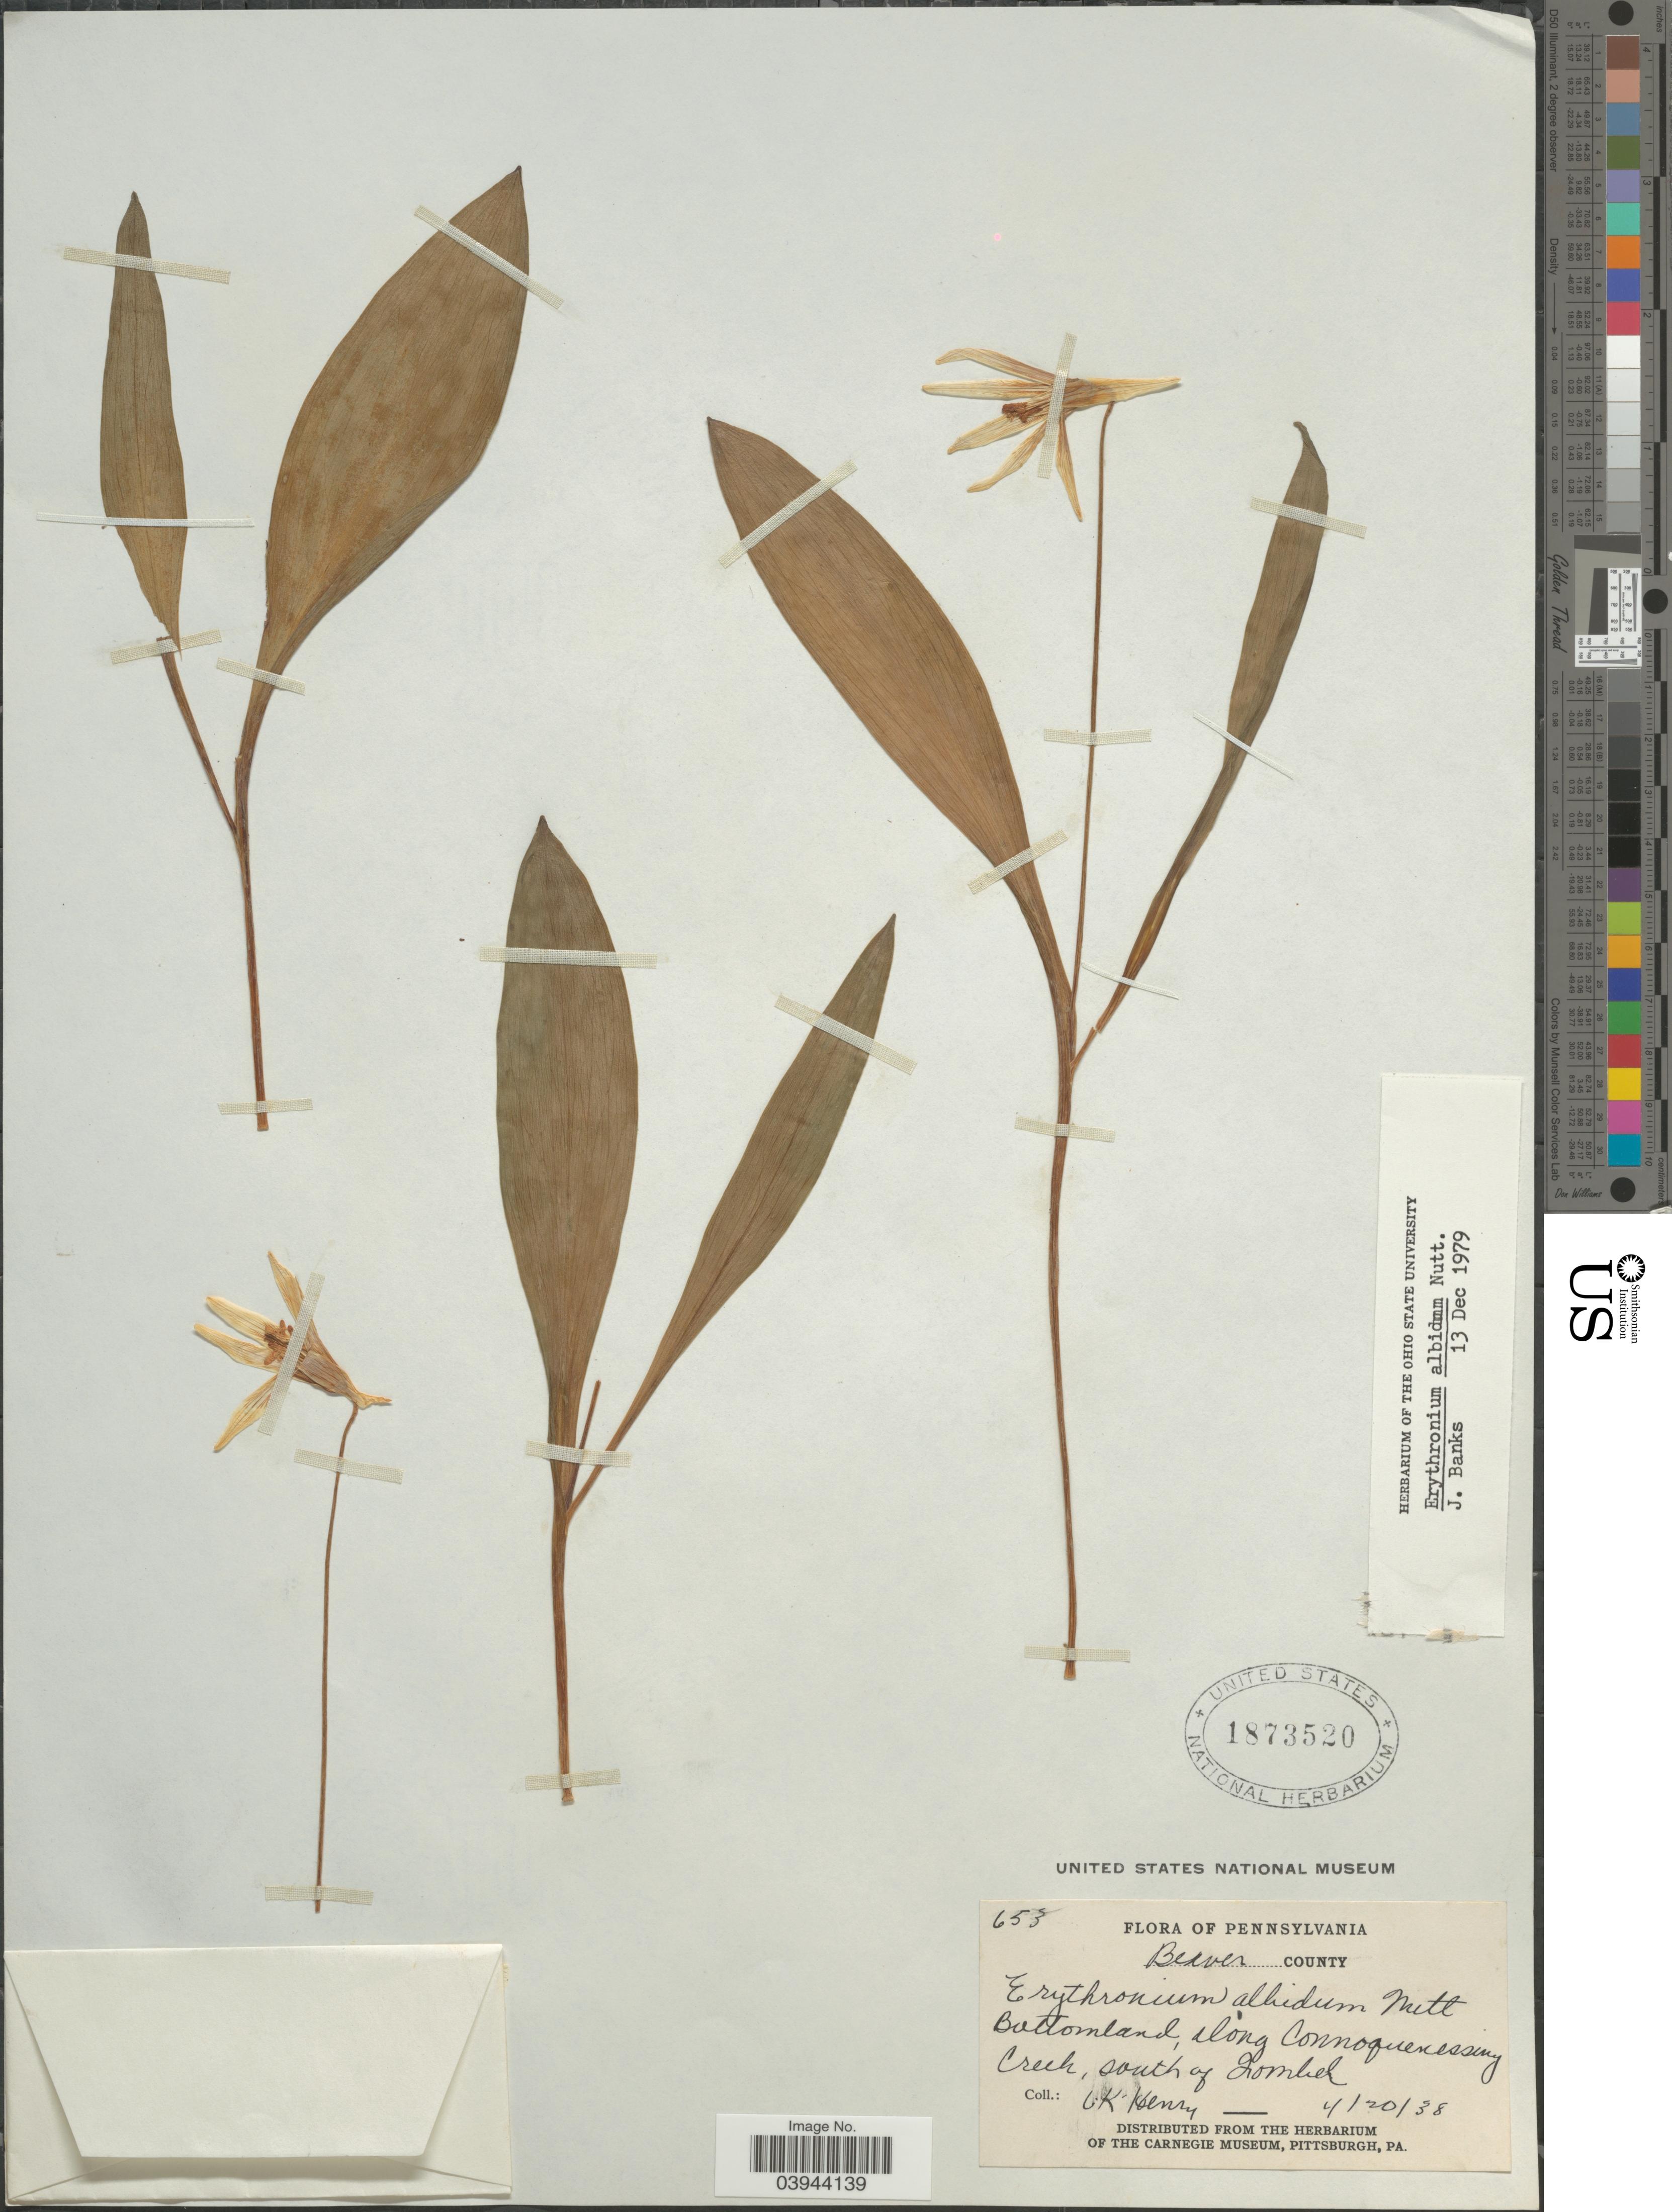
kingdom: Plantae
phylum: Tracheophyta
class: Liliopsida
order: Liliales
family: Liliaceae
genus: Erythronium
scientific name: Erythronium albidum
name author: Nutt.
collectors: L. K. Henry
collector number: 653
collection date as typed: Transcribed d/m/y: 20/4/38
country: United States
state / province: Pennsylvania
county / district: Beaver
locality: Beaver County. Bottomland, along Connoquenessing Creek, south of Fombel.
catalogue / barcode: US 1873520